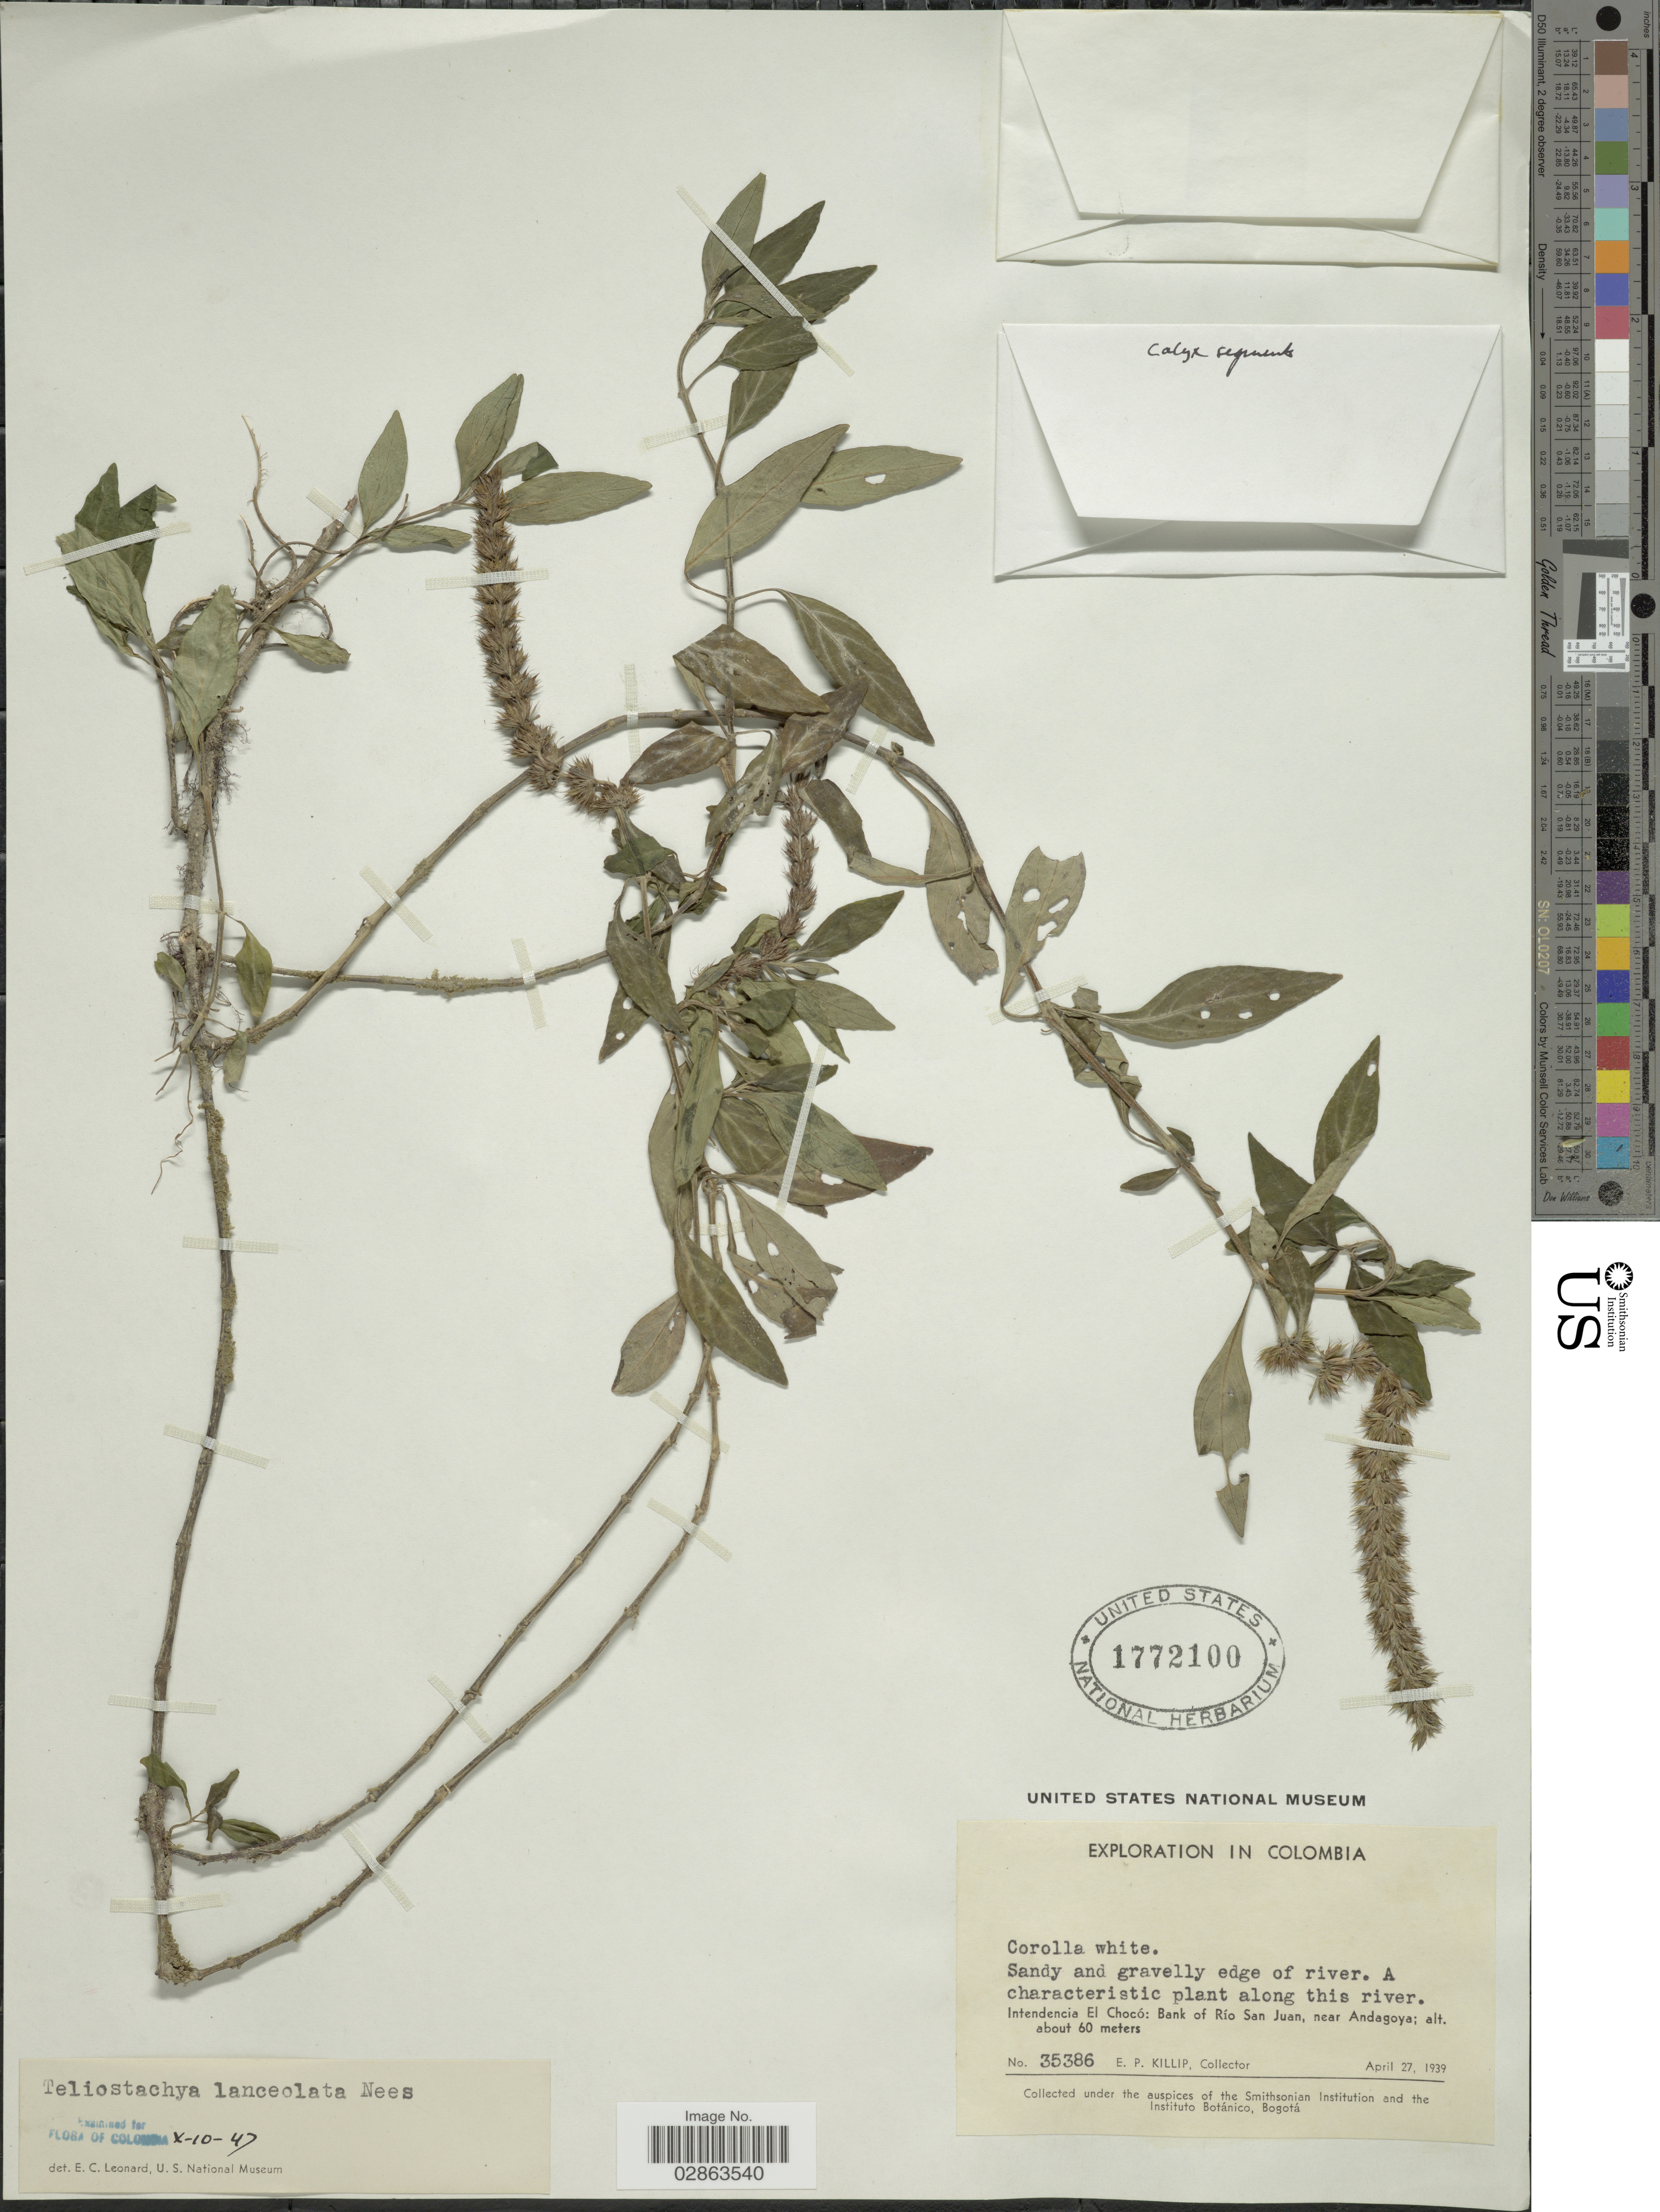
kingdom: Plantae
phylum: Tracheophyta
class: Magnoliopsida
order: Lamiales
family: Acanthaceae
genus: Teliostachya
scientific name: Teliostachya lanceolata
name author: Nees in Mart.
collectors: E. P. Killip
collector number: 35386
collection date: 1939-04-27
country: Colombia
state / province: Chocó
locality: Intendencia El Chocó: Bank of Río San Juan, near Andagoya.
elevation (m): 60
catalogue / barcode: US 1772100